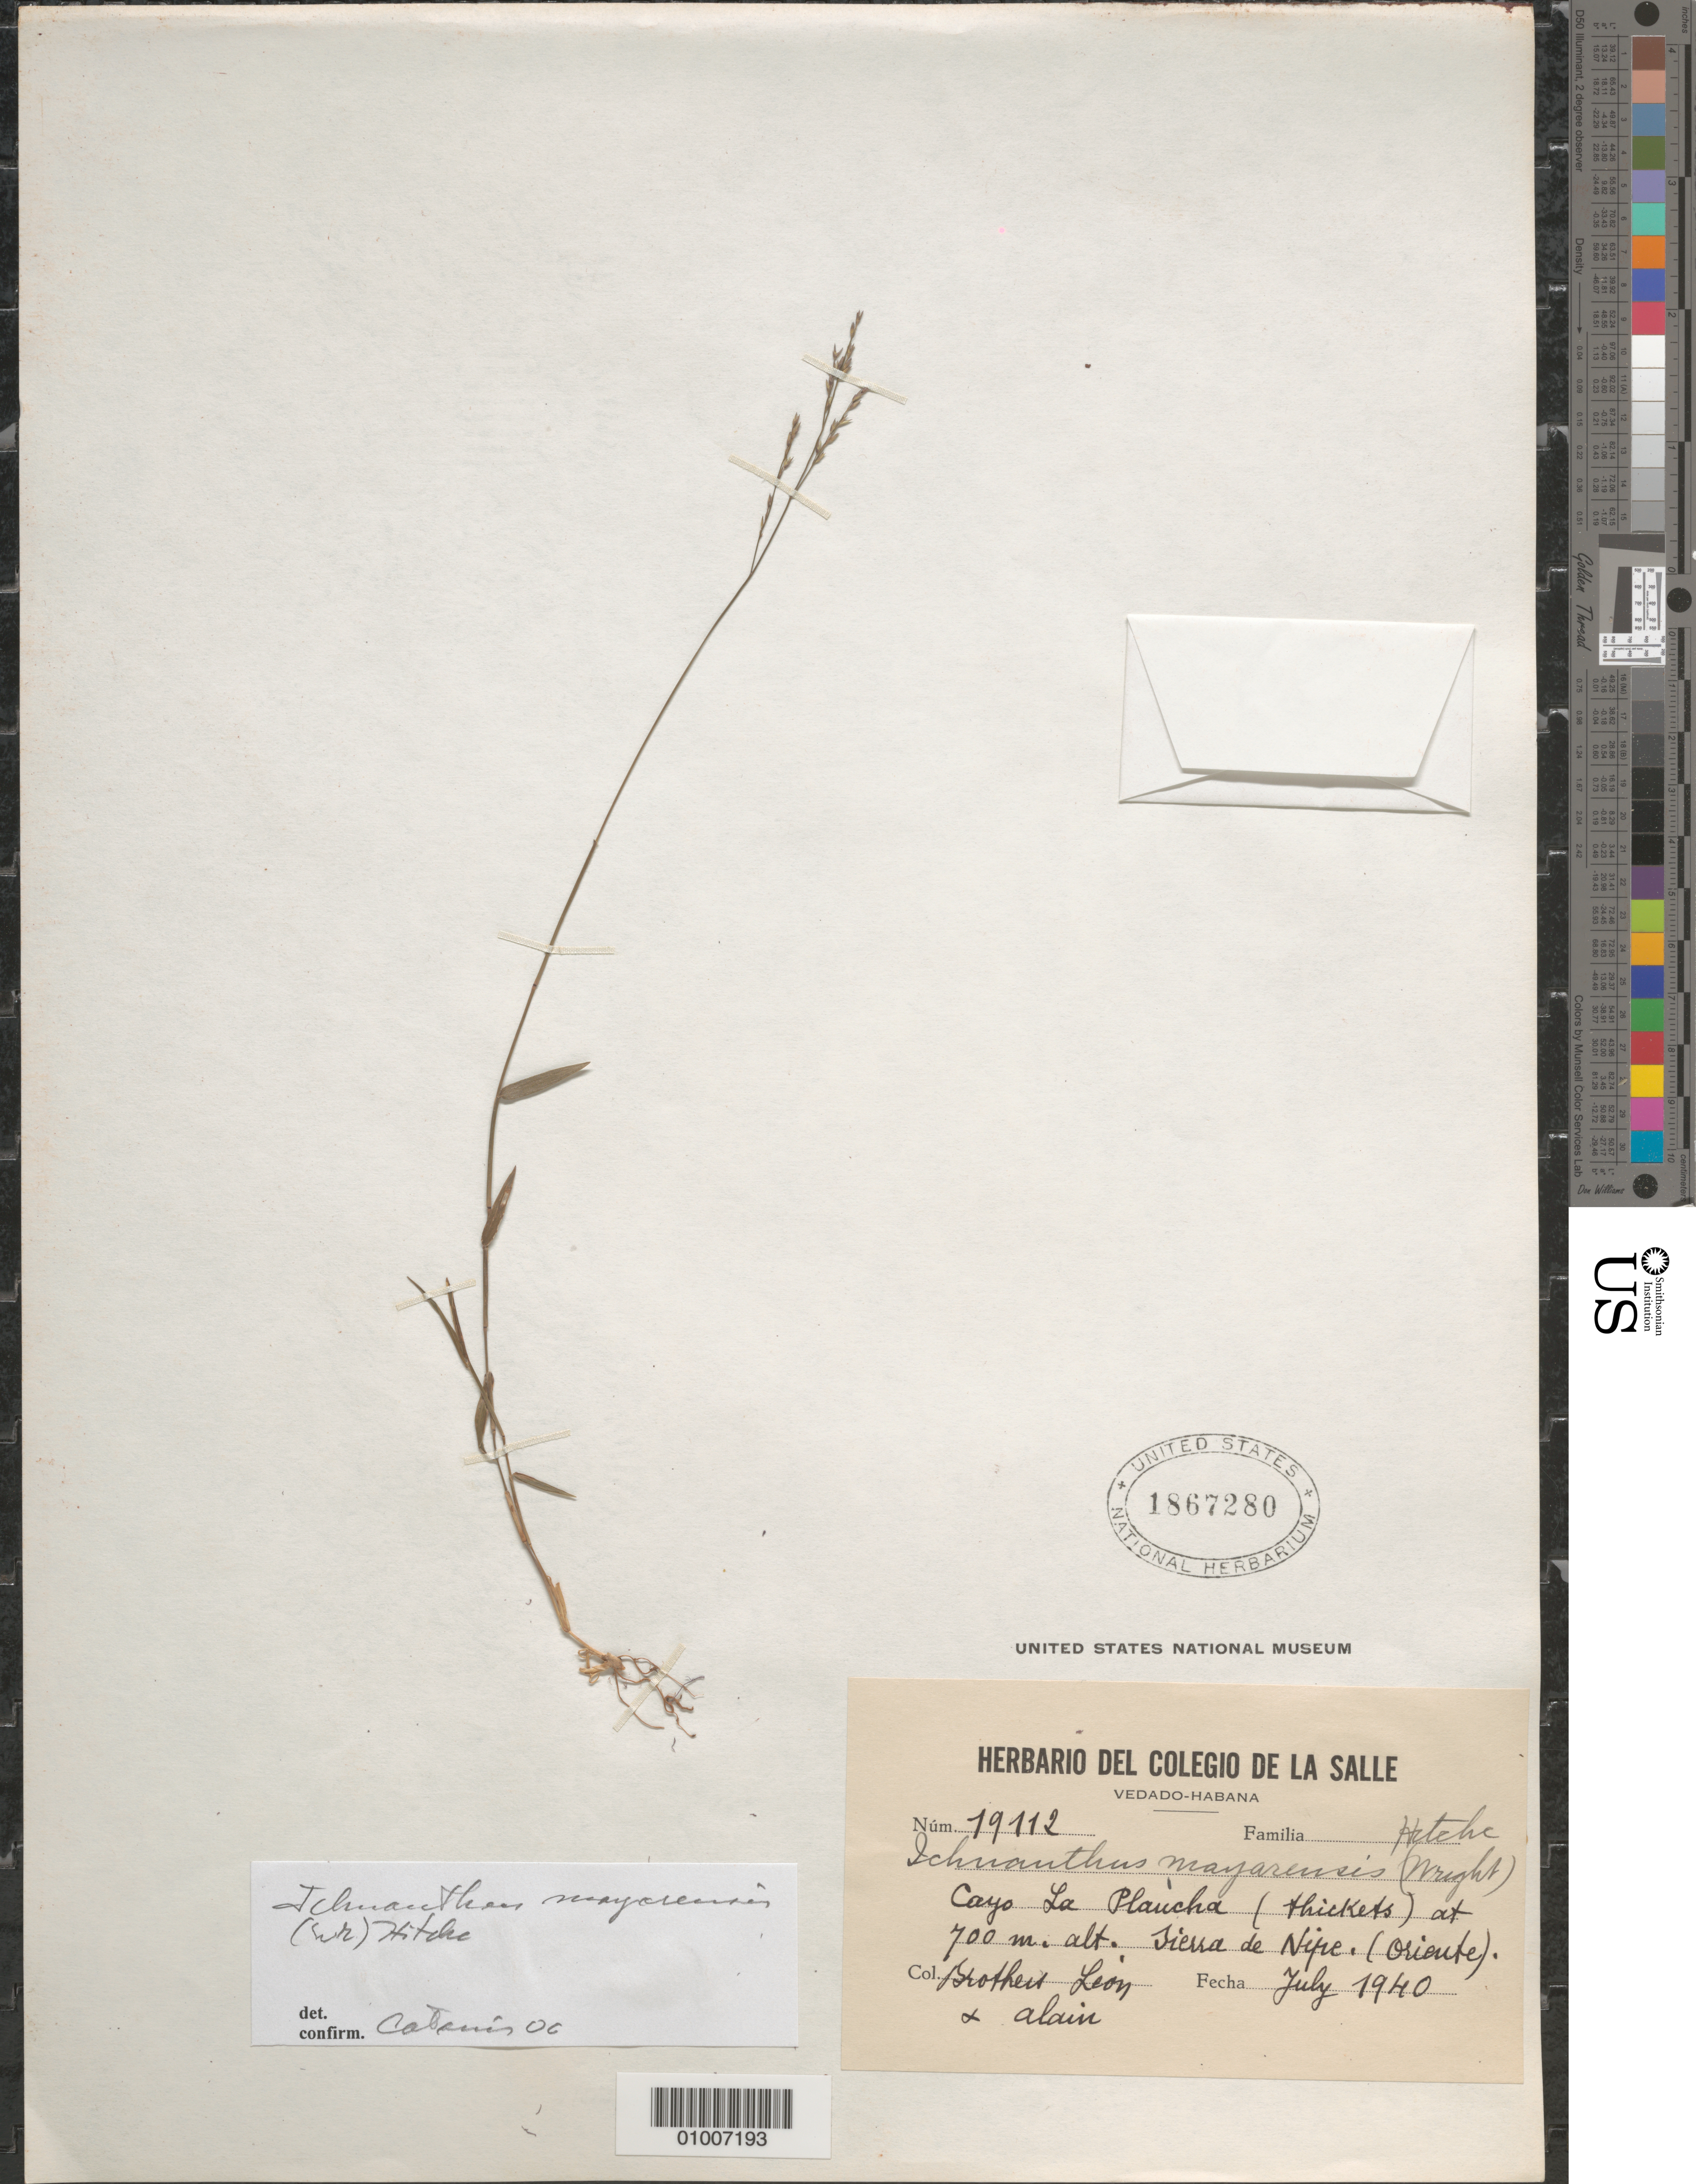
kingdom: Plantae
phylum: Tracheophyta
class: Liliopsida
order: Poales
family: Poaceae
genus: Ichnanthus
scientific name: Ichnanthus mayarensis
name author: (C. Wright) Hitchc.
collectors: Bro. León & A. H. Liogier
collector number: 19112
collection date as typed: Jul 1940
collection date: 1940-07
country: Cuba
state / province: Holguín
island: Cuba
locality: Sierra de Nipe, Cayo la Plaucha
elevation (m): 700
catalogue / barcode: US 1867280